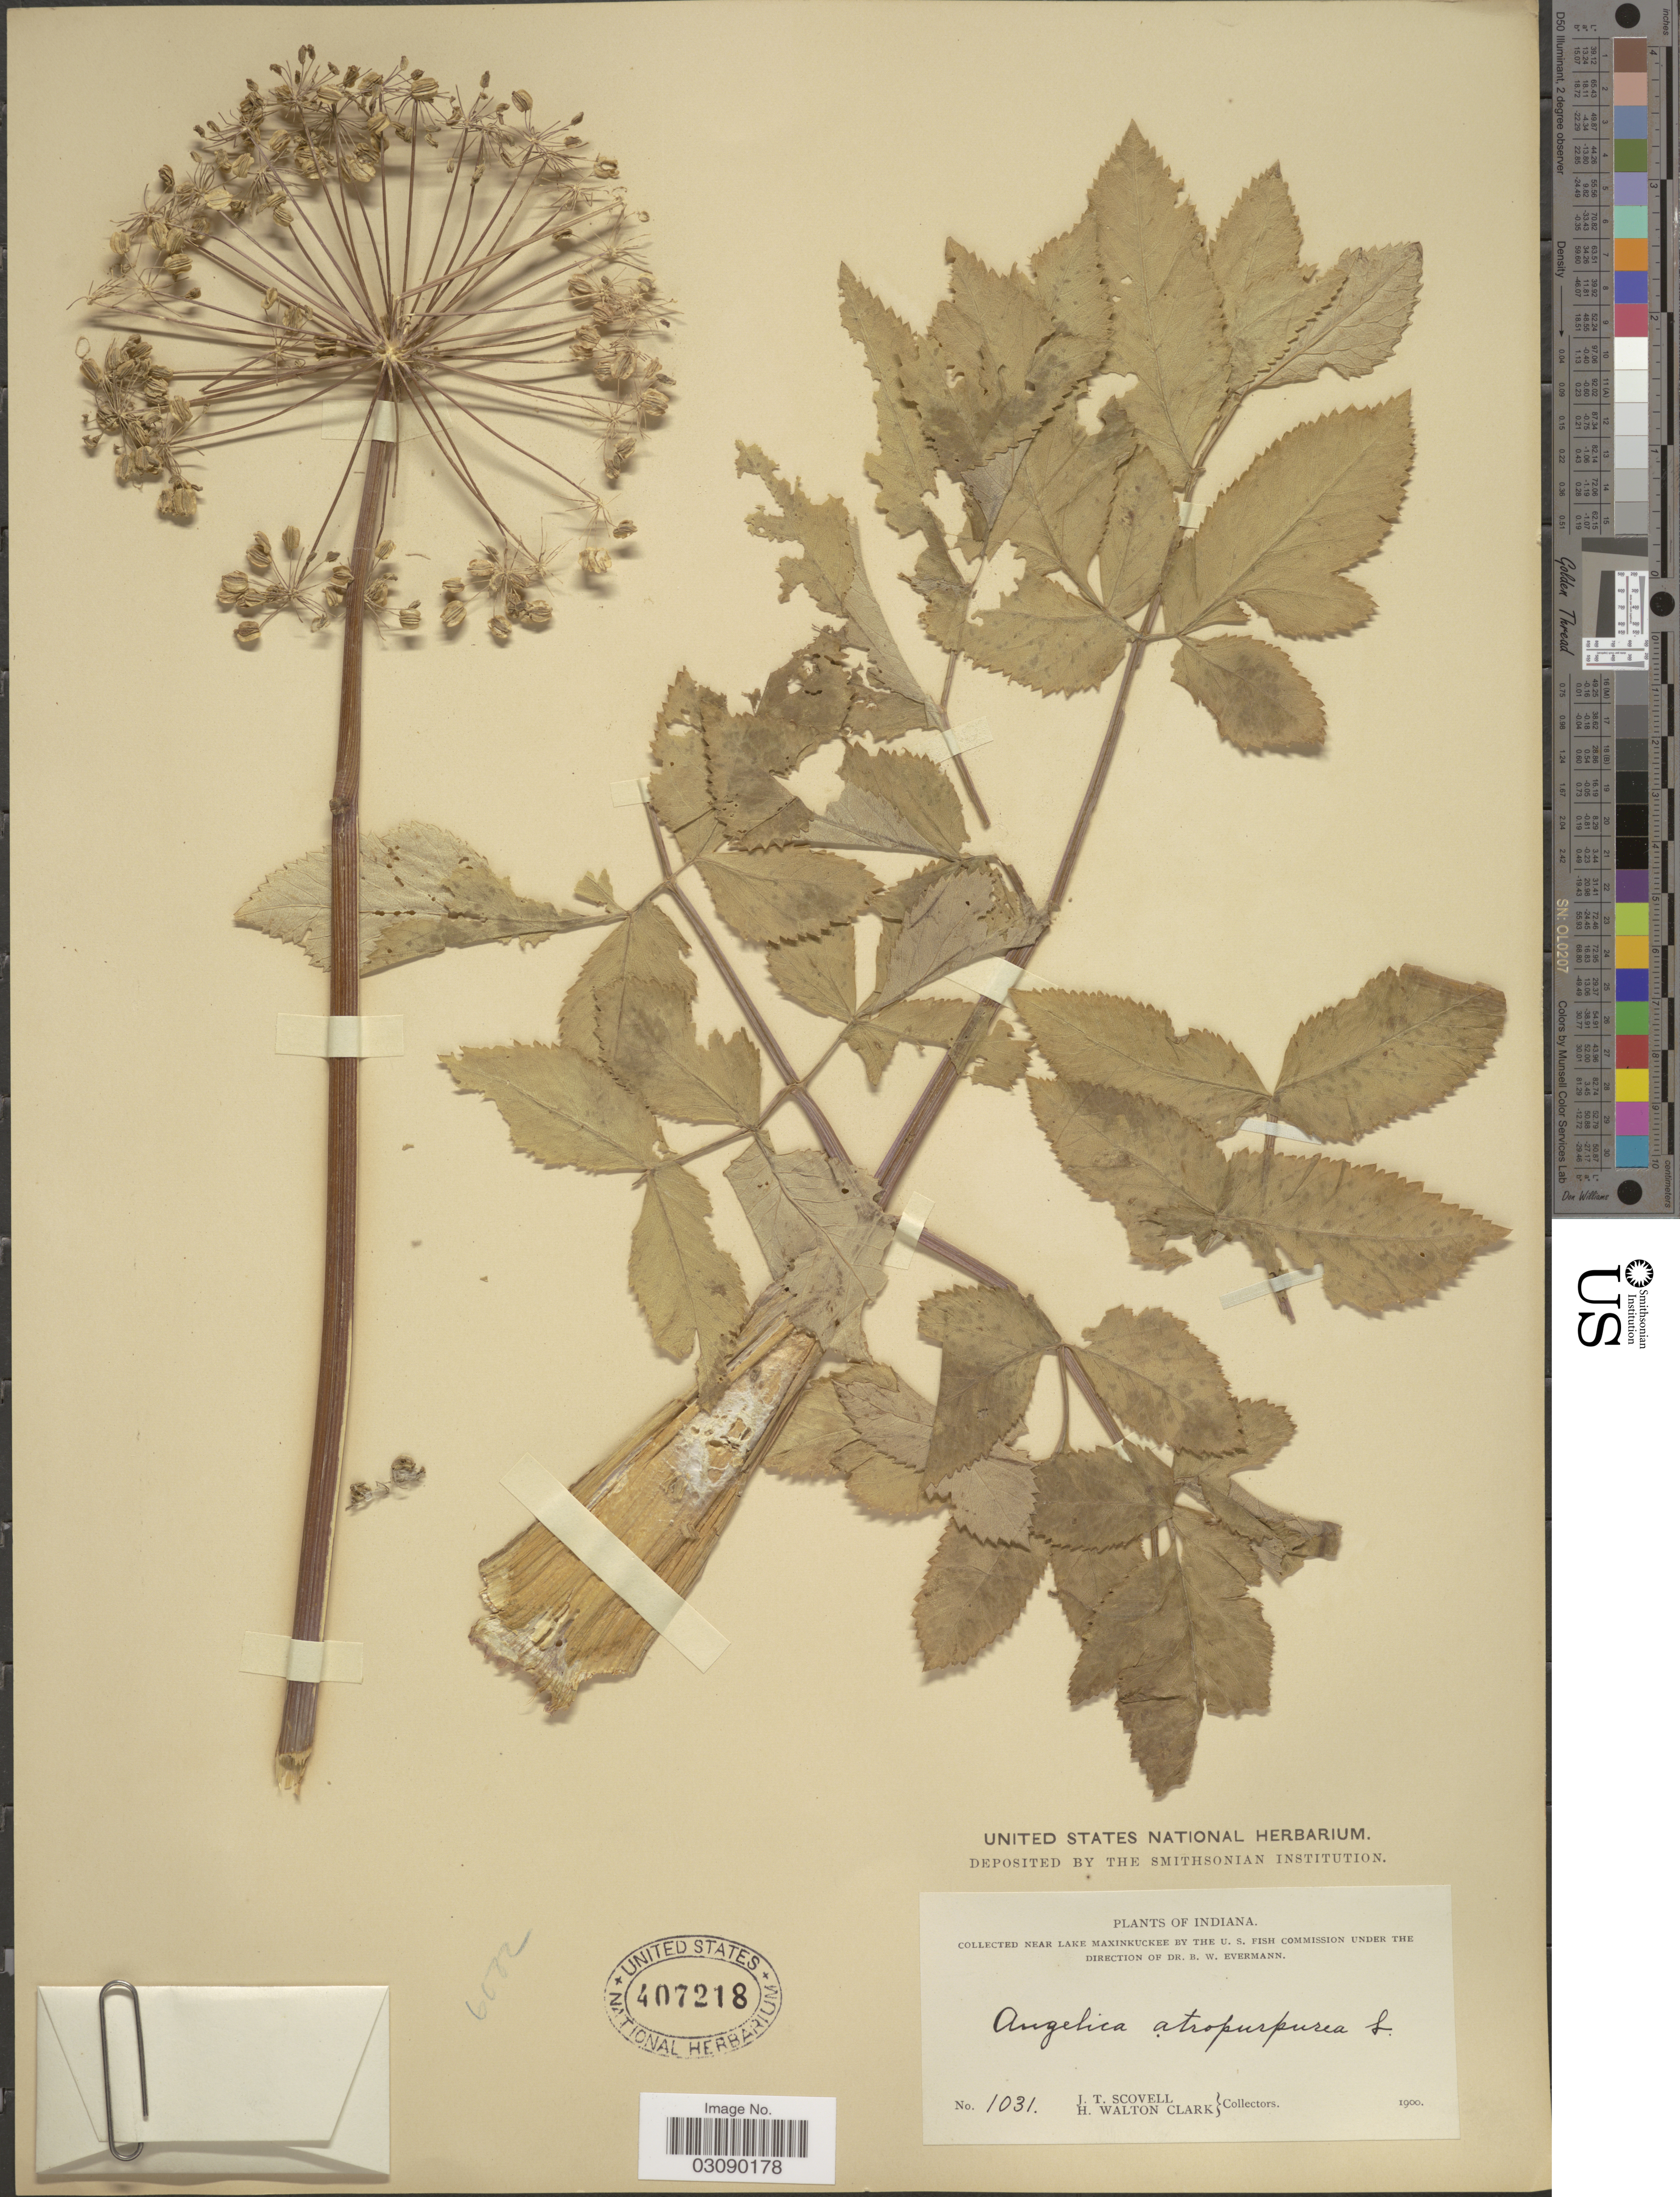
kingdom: Plantae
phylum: Tracheophyta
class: Magnoliopsida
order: Apiales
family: Apiaceae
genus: Angelica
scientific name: Angelica atropurpurea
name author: L.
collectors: J. T. Scovell & H. W. Clark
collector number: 1031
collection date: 1900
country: United States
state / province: Indiana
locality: Near Lake Maxinkuckee.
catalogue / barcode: US 407218